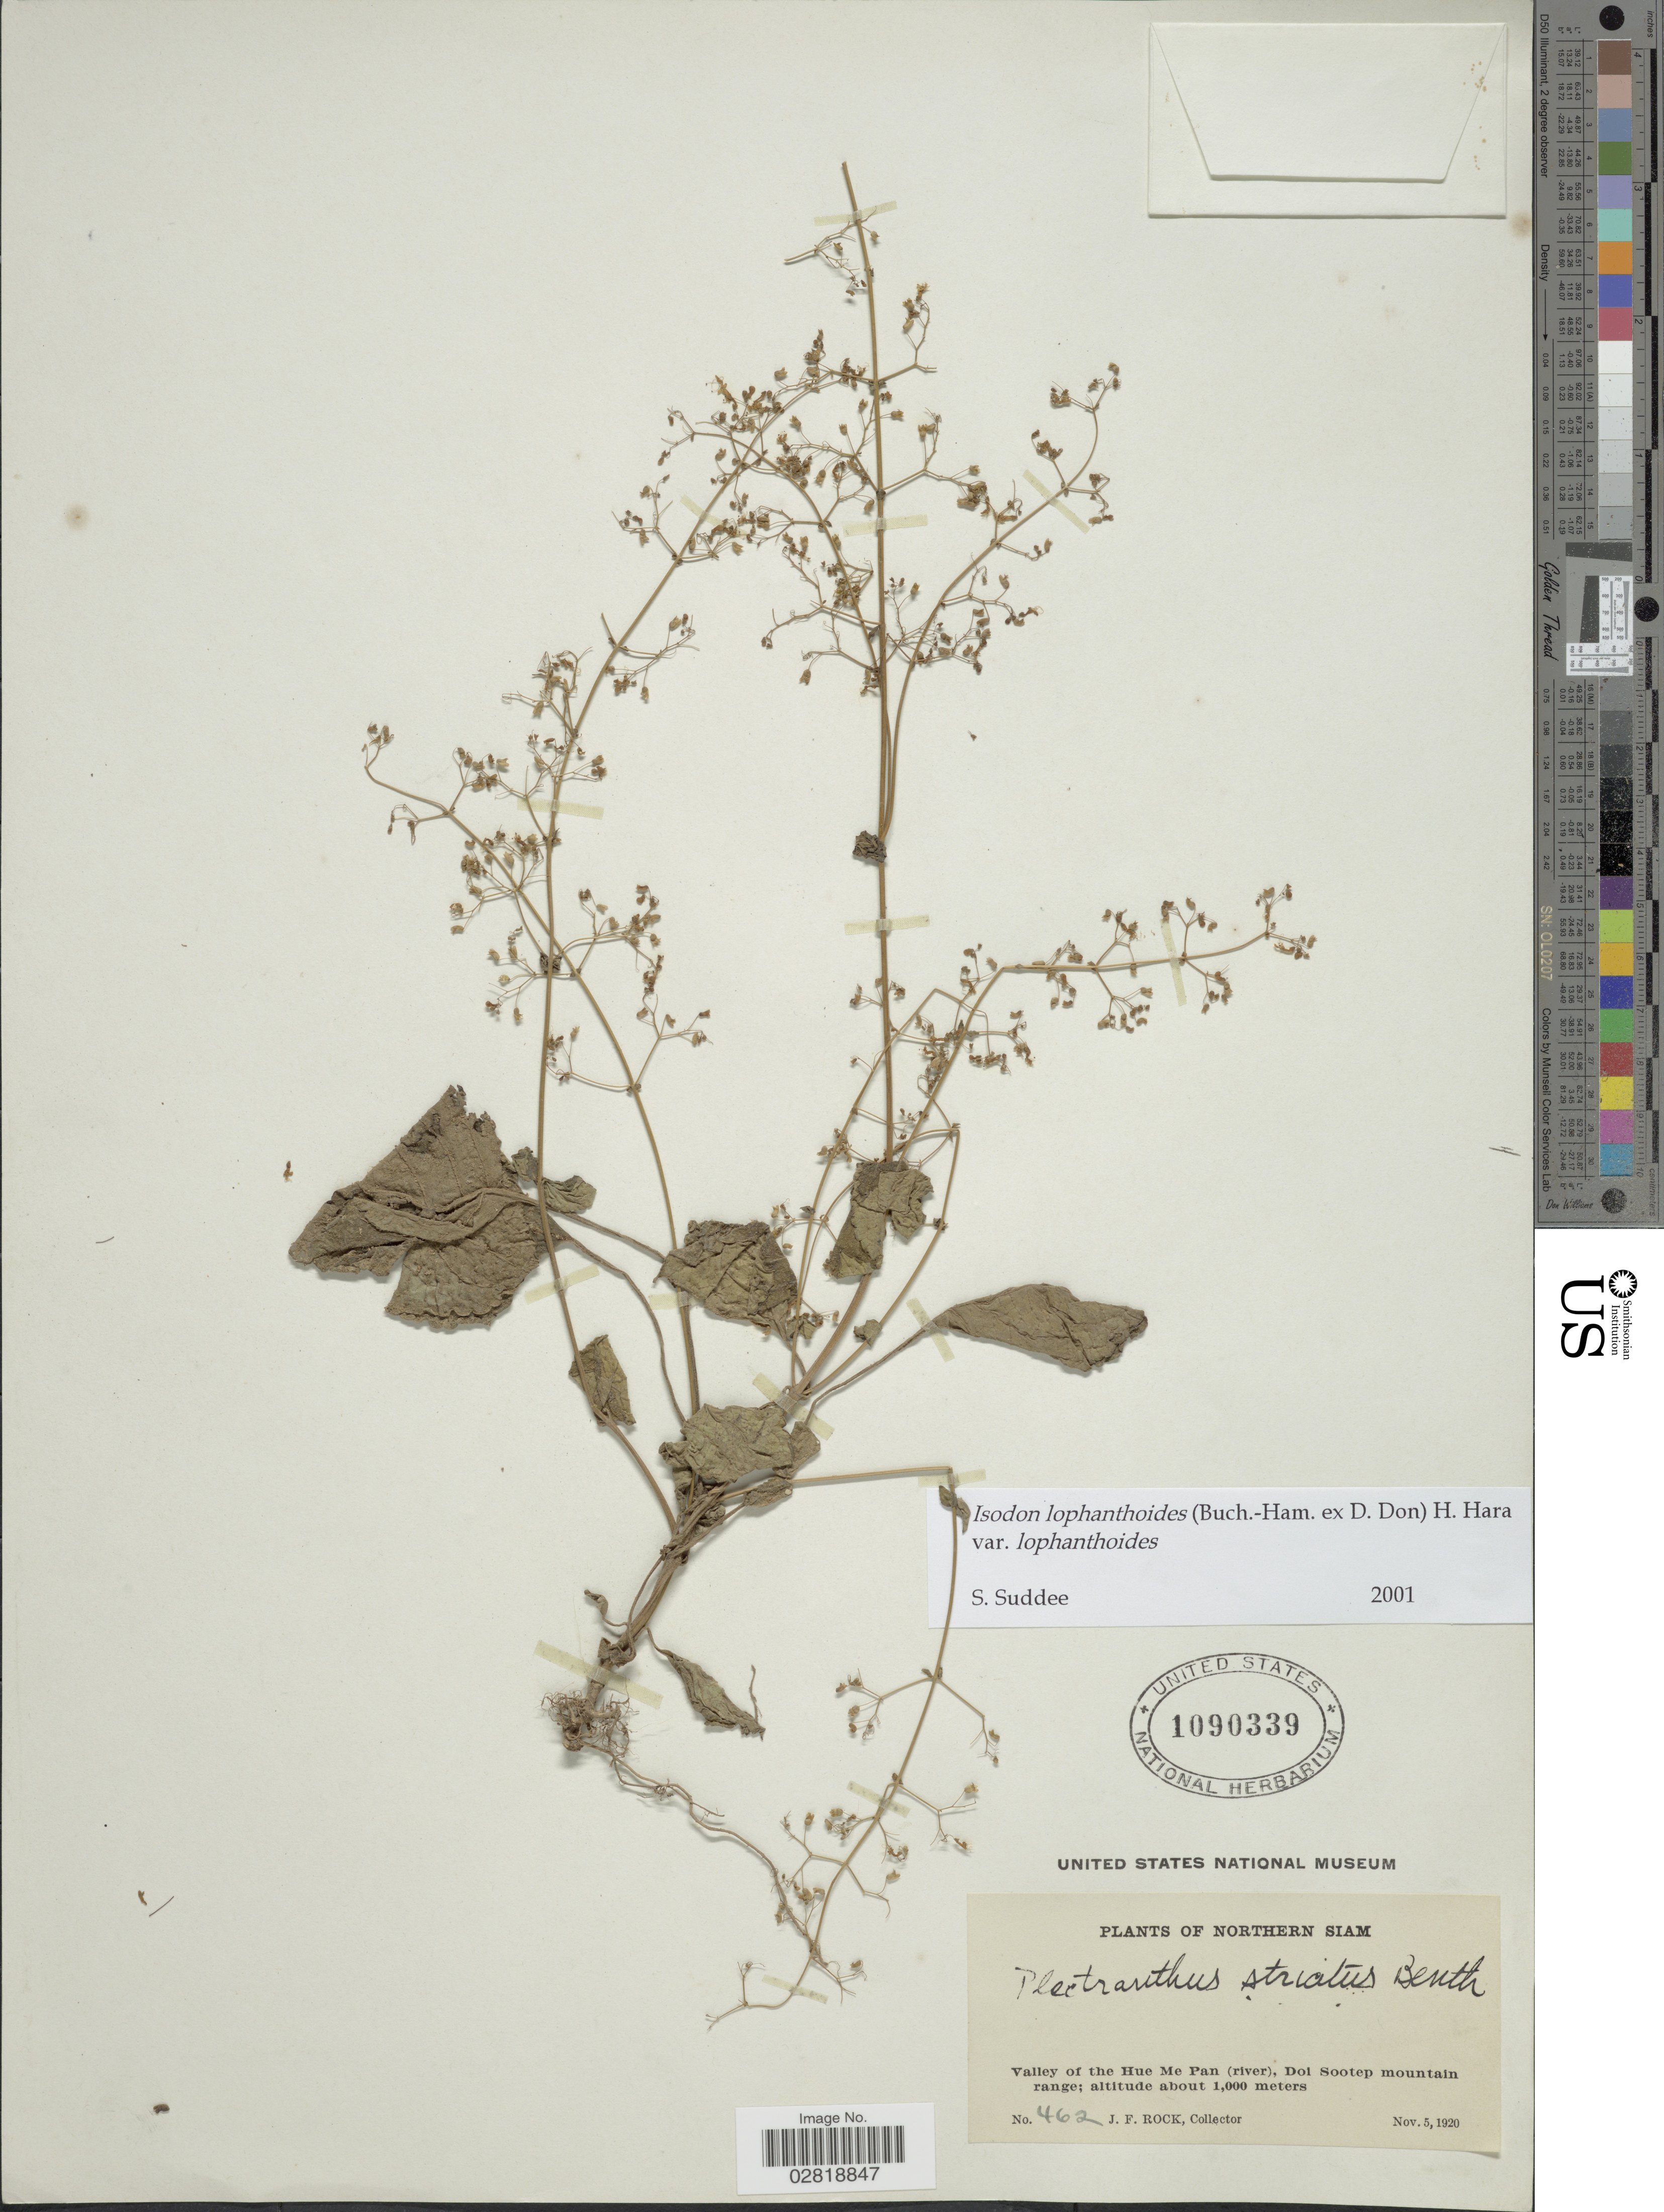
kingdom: Plantae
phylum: Tracheophyta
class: Magnoliopsida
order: Lamiales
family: Lamiaceae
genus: Isodon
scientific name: Isodon lophanthoides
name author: (Buch.-Ham. ex D. Don) H. Hara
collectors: J. Rock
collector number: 462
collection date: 1920-11-05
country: Thailand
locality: Northern Siam. Valley of the Hue Me Pan (river), Doi Sootep mountain range.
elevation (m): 1000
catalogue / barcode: US 1090339